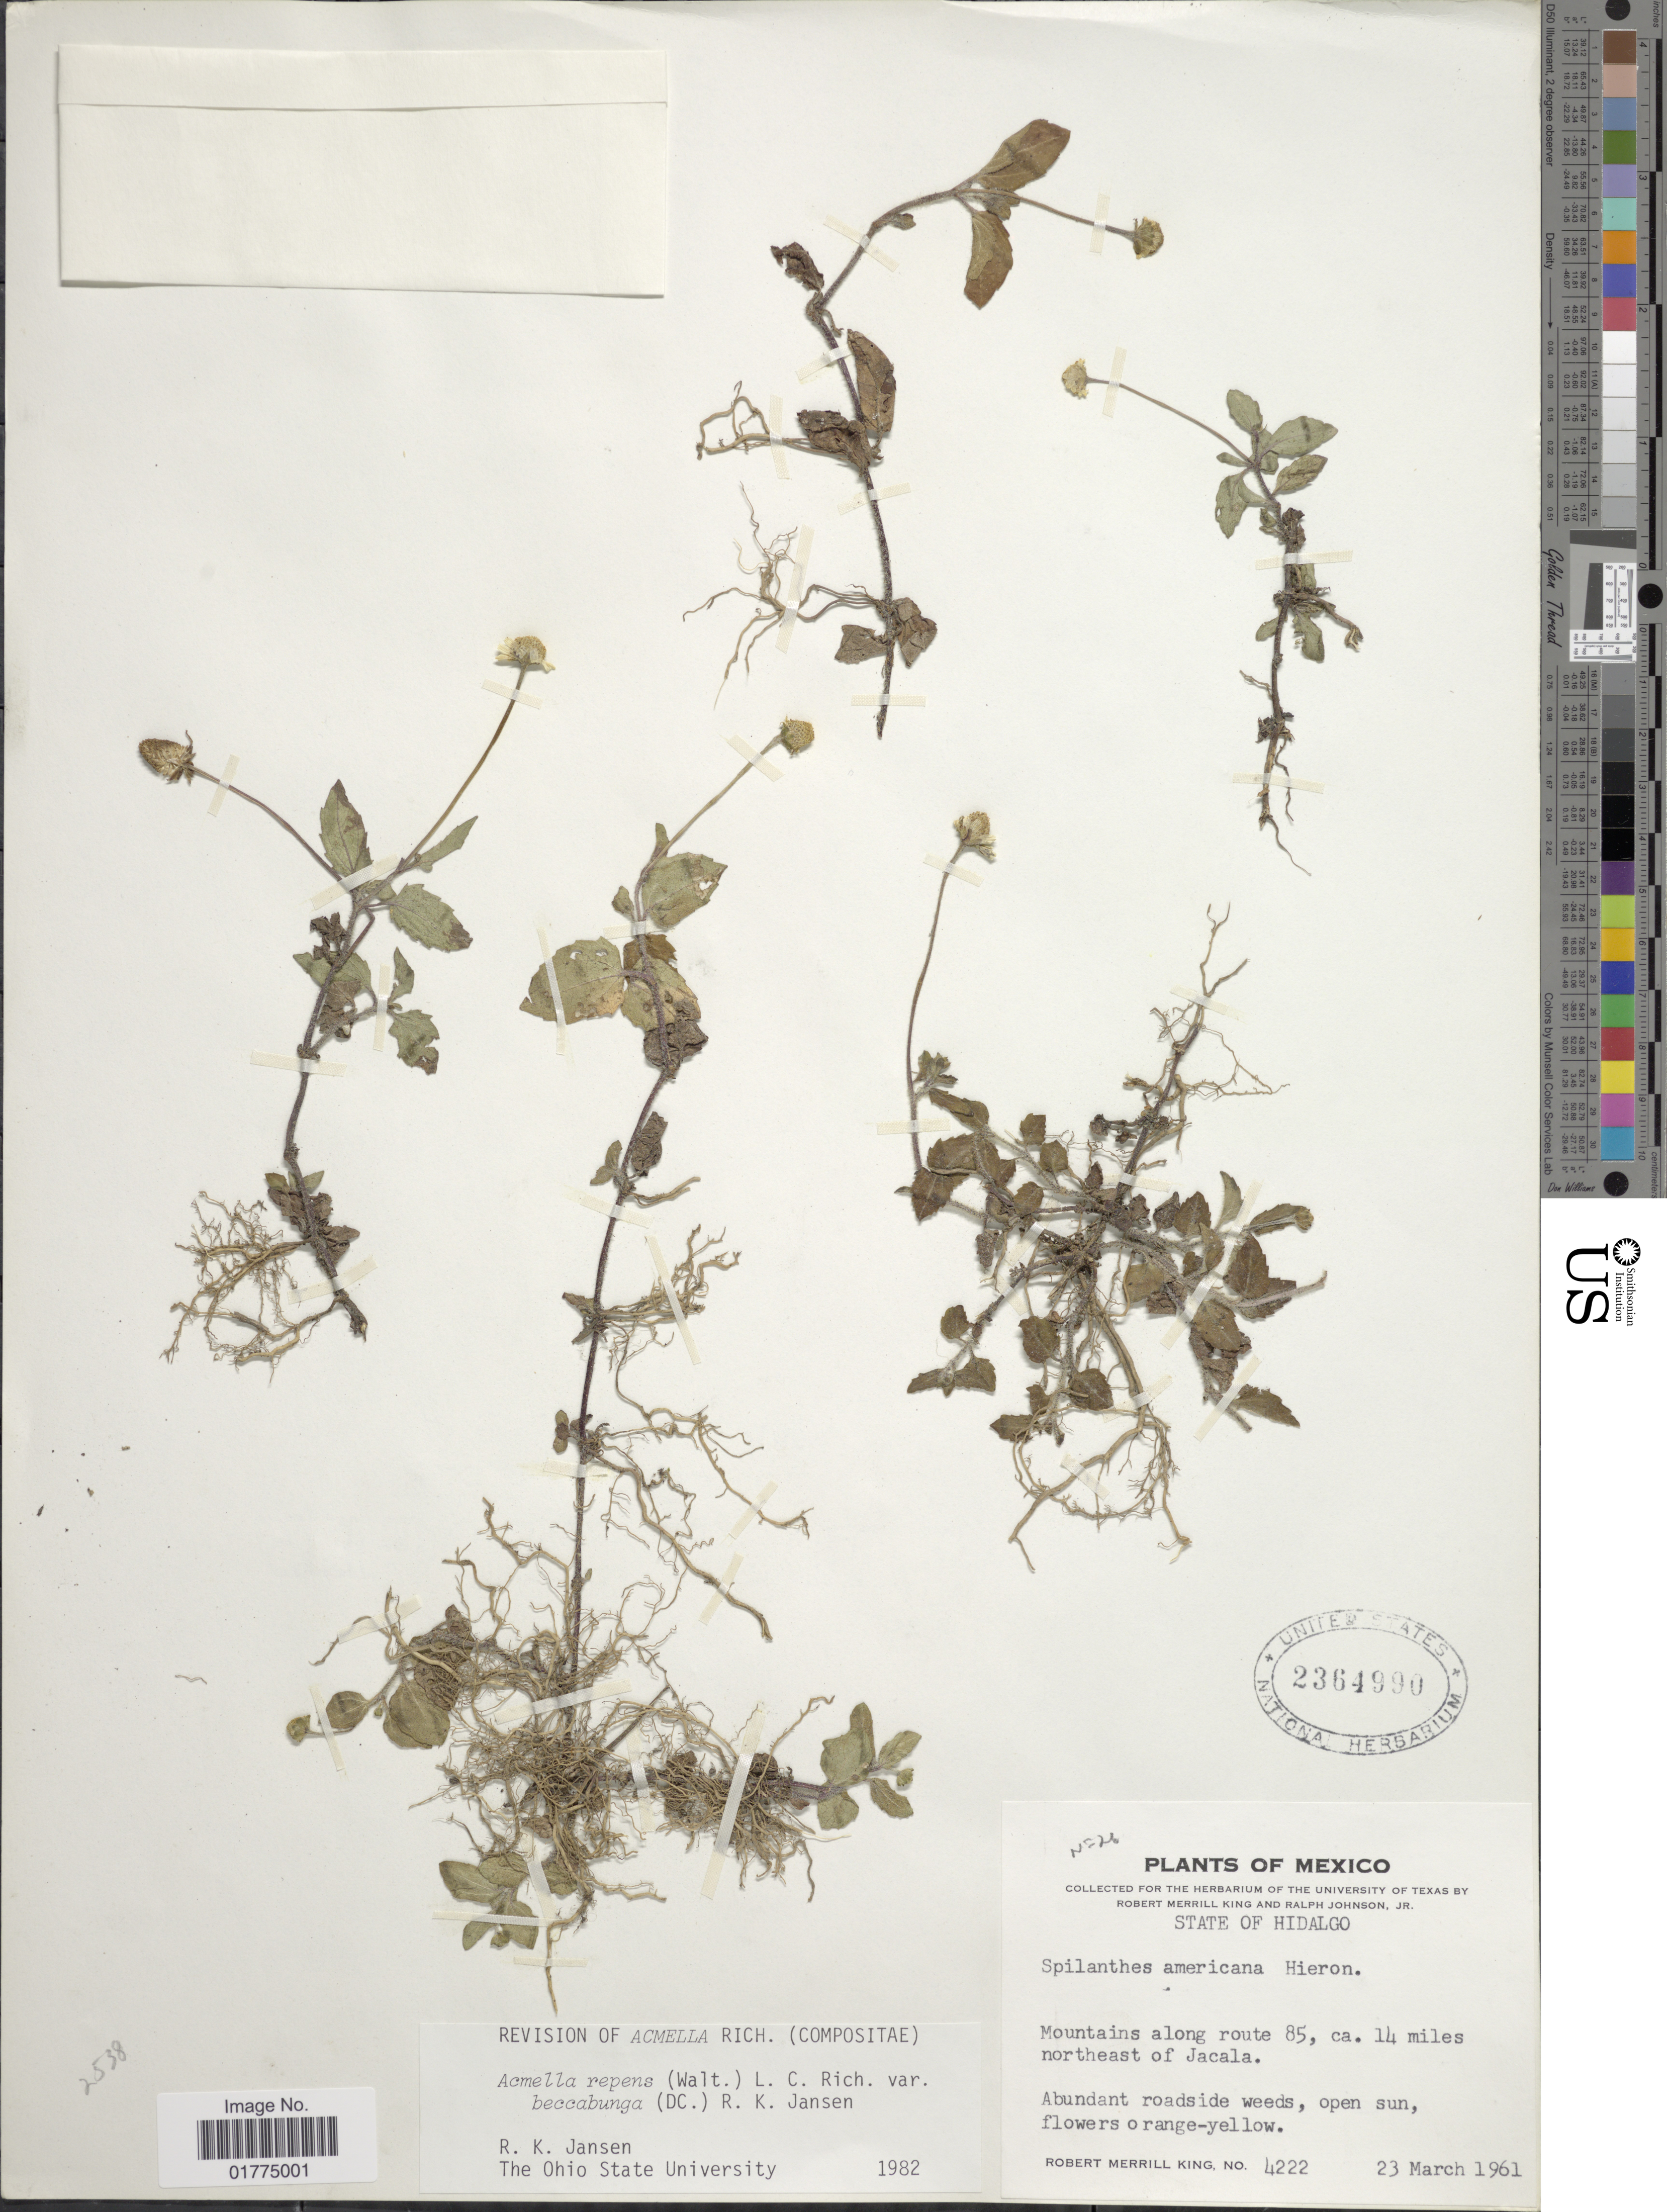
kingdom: Plantae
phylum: Tracheophyta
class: Magnoliopsida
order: Asterales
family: Asteraceae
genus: Acmella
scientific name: Acmella repens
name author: (Walter) Rich.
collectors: R. M. King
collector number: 4222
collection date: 1961-03-23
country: Mexico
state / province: Hidalgo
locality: State of Hdalgo. Mountains along route 85, ca. 14 miles northeast of Jacala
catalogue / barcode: US 2364990